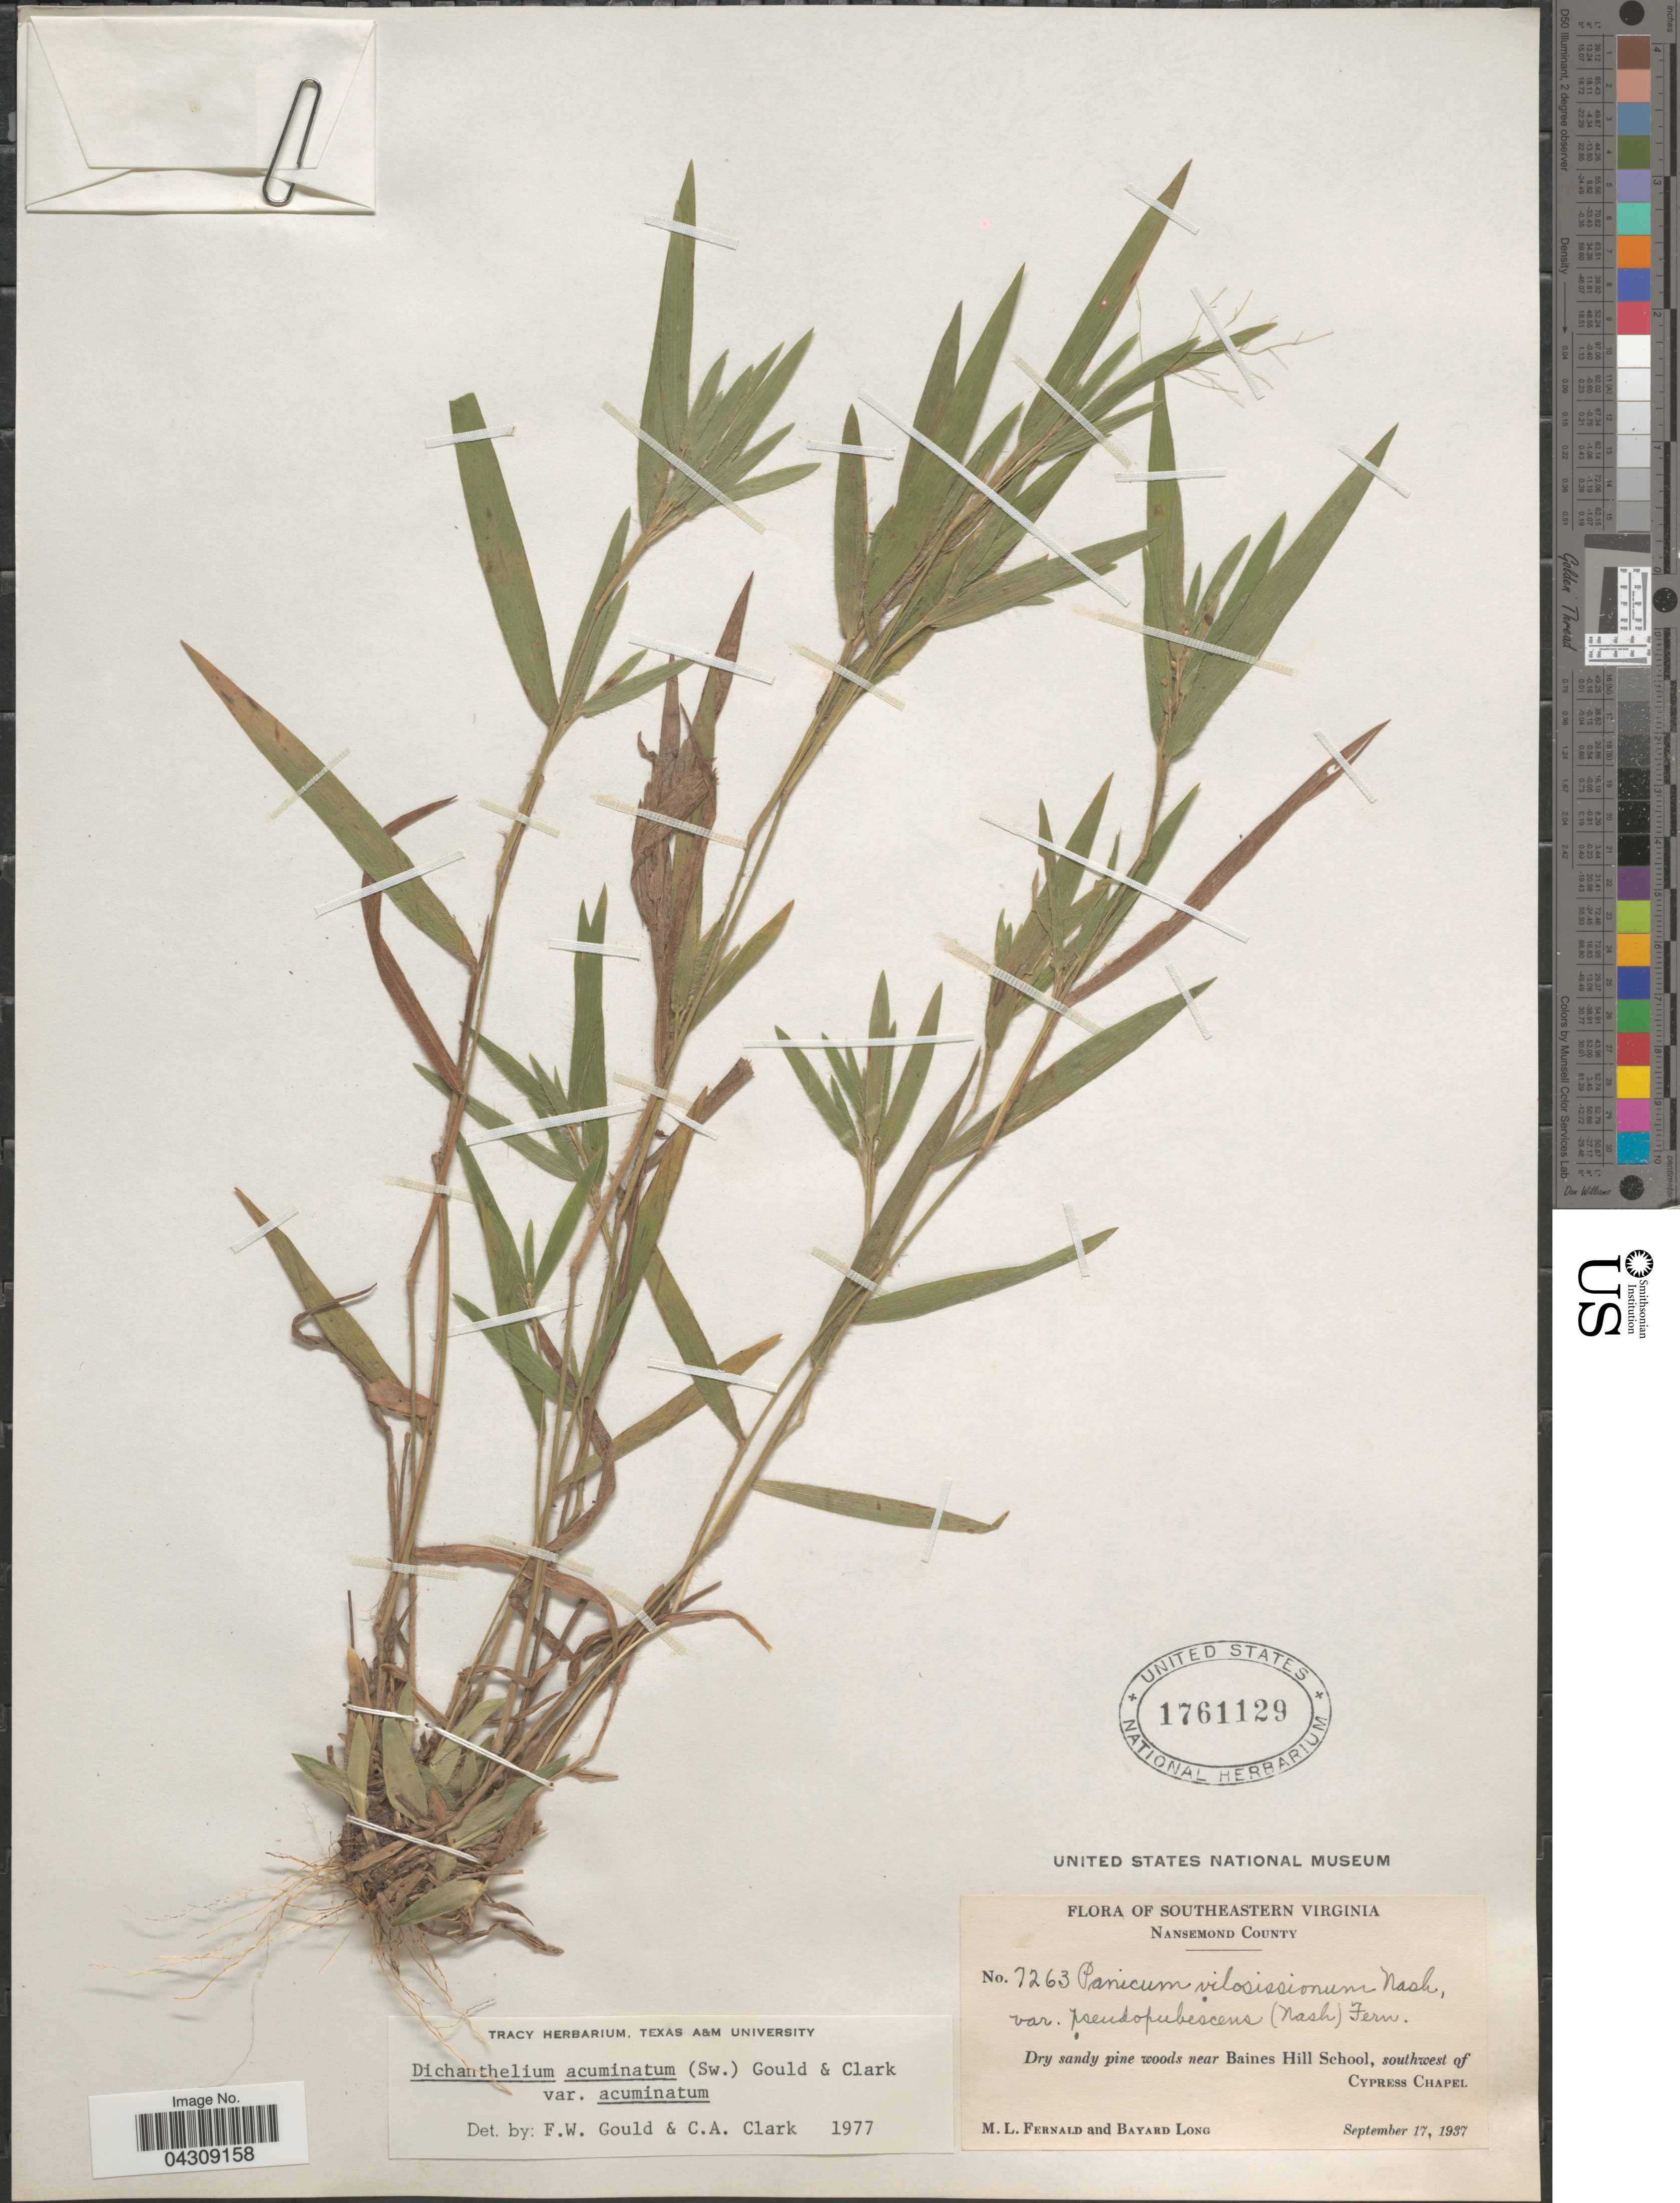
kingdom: Plantae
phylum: Tracheophyta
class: Liliopsida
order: Poales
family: Poaceae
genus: Dichanthelium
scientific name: Dichanthelium acuminatum var. acuminatum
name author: (Sw.) Gould & C.A. Clark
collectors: M. L. Fernald & B. Long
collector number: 7263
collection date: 1937-09-17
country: United States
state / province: Virginia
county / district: City of Suffolk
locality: Southeastern Virginia. Nansemond County. Dry sandy pine woods near Baines Hill School, southwest of Cypress Chapel.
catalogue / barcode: US 1761129